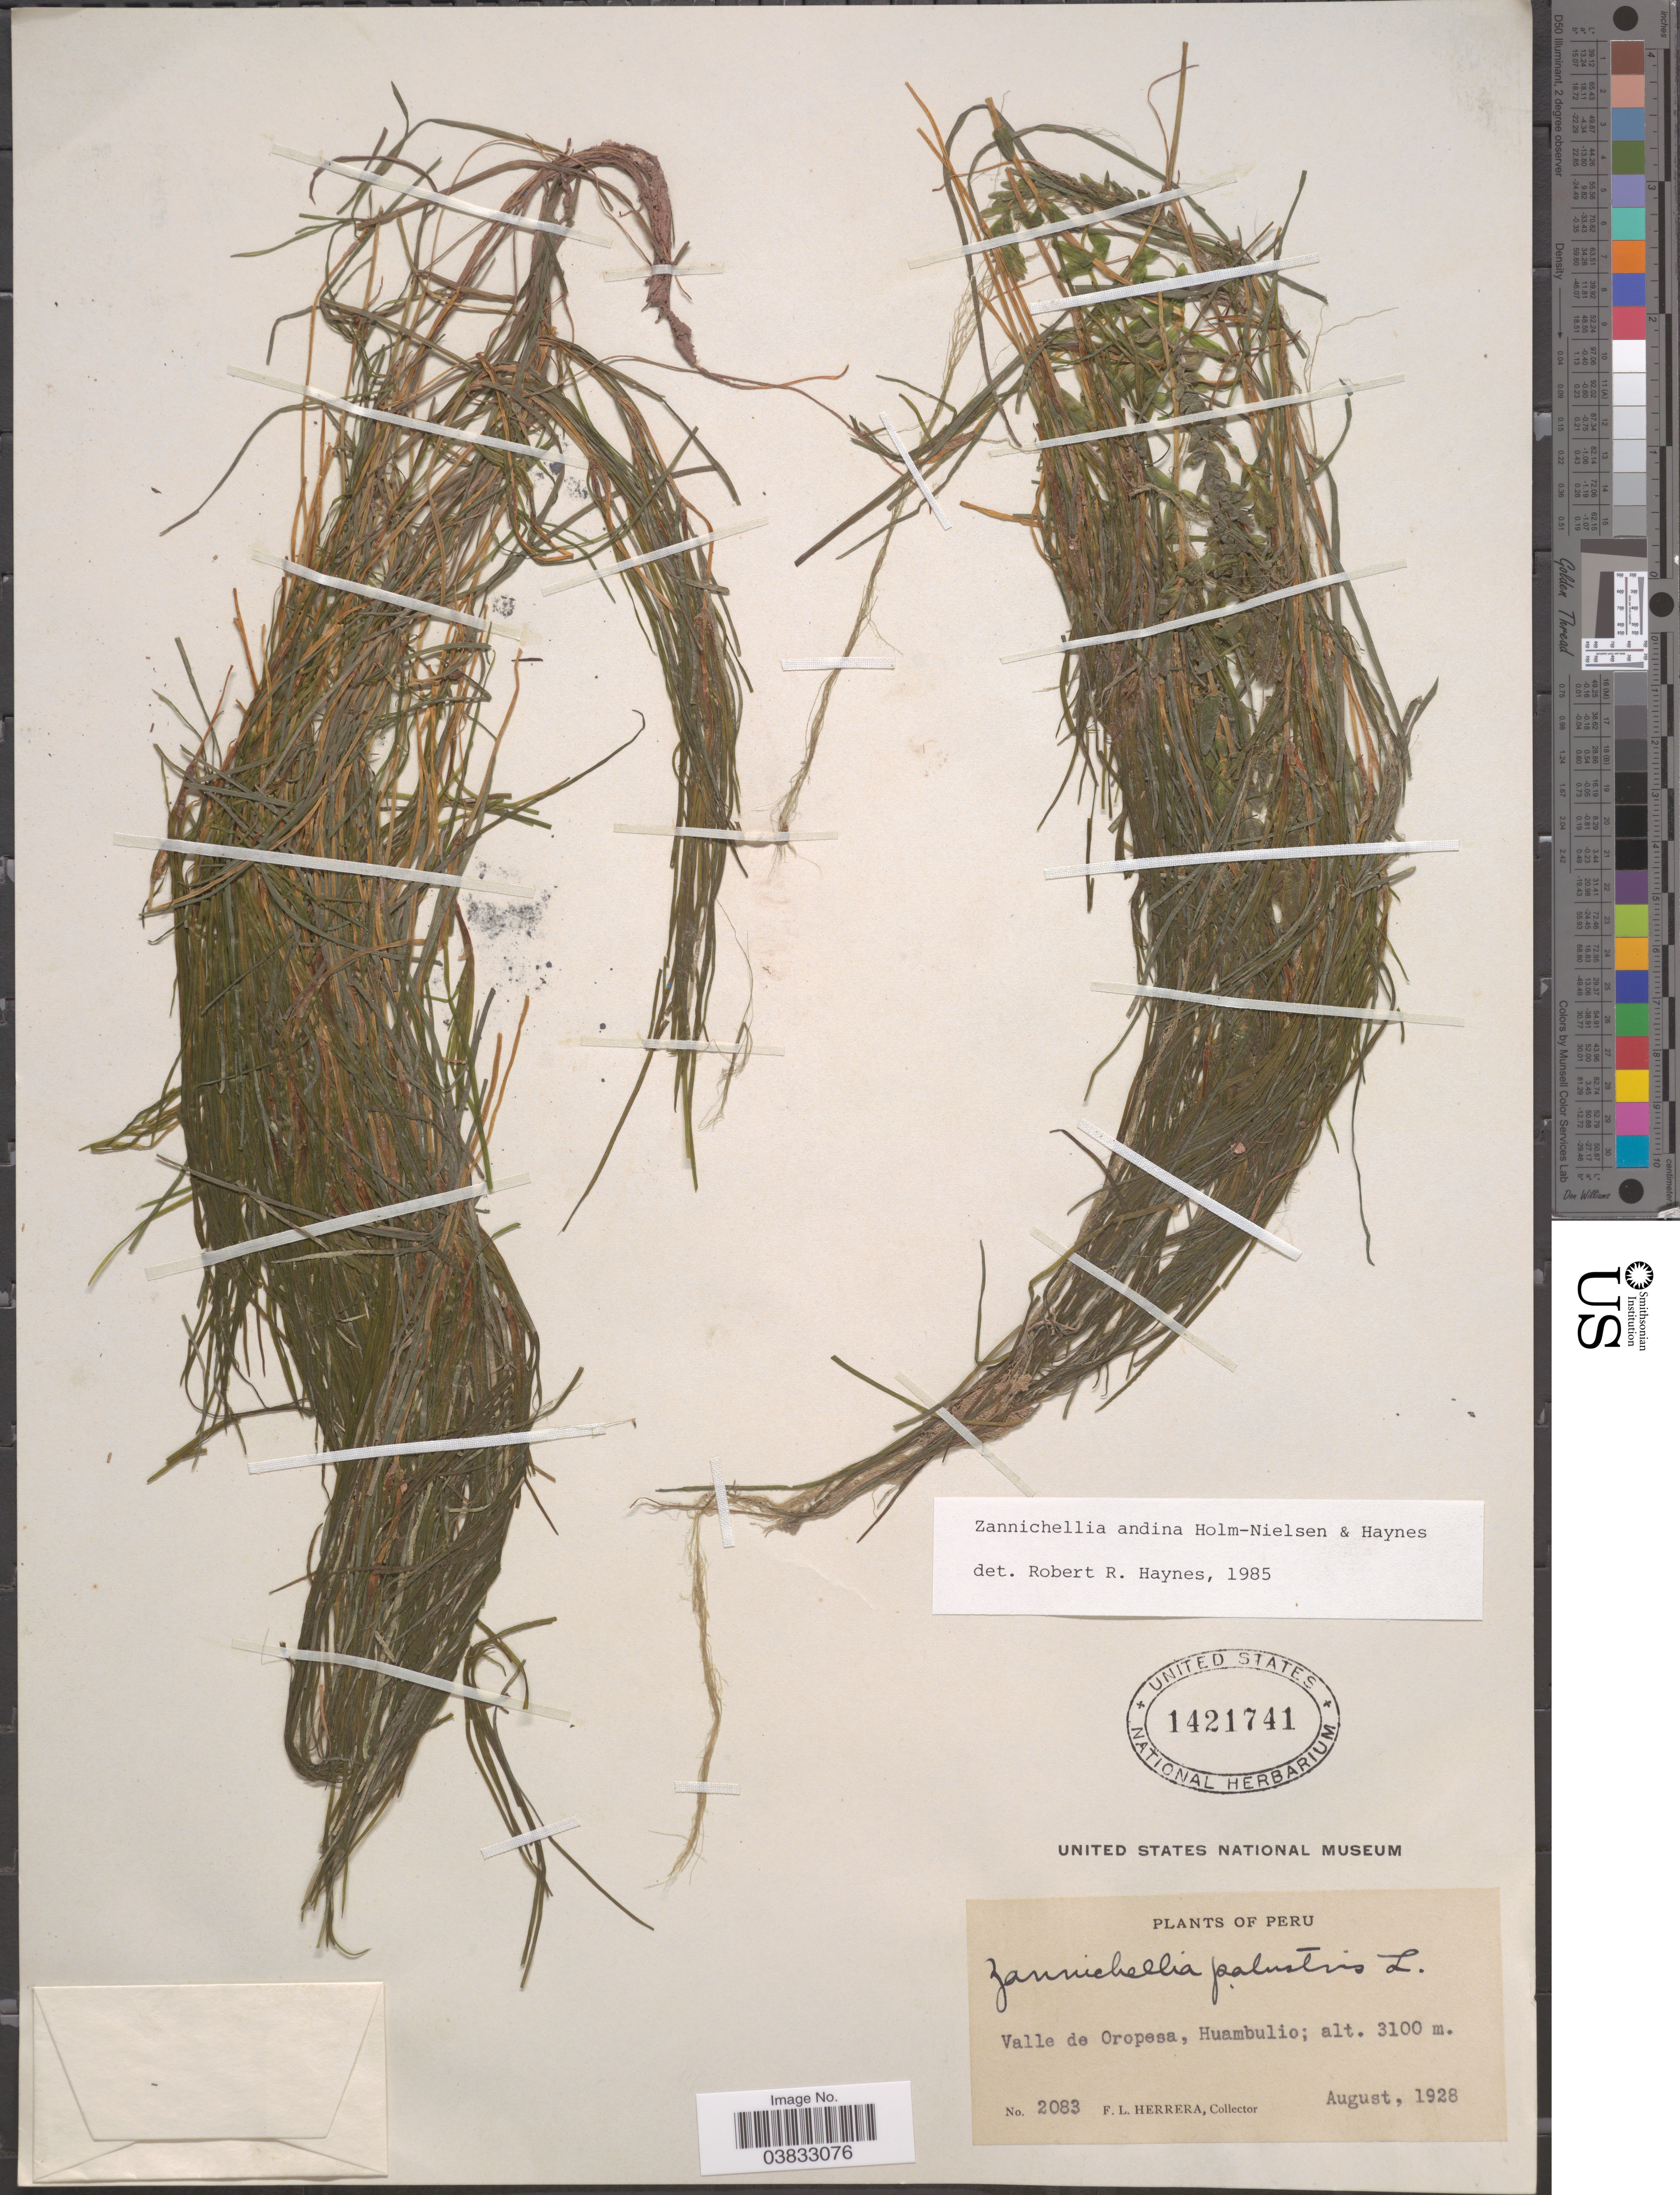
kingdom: Plantae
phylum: Tracheophyta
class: Liliopsida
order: Alismatales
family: Potamogetonaceae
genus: Zannichellia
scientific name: Zannichellia andina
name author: Holm-Niels. & R.R. Haynes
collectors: F. L. Herrera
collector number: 2083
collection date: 1928-08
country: Peru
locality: Valle de Oropesa, Huambulio.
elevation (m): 3100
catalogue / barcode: US 1421741